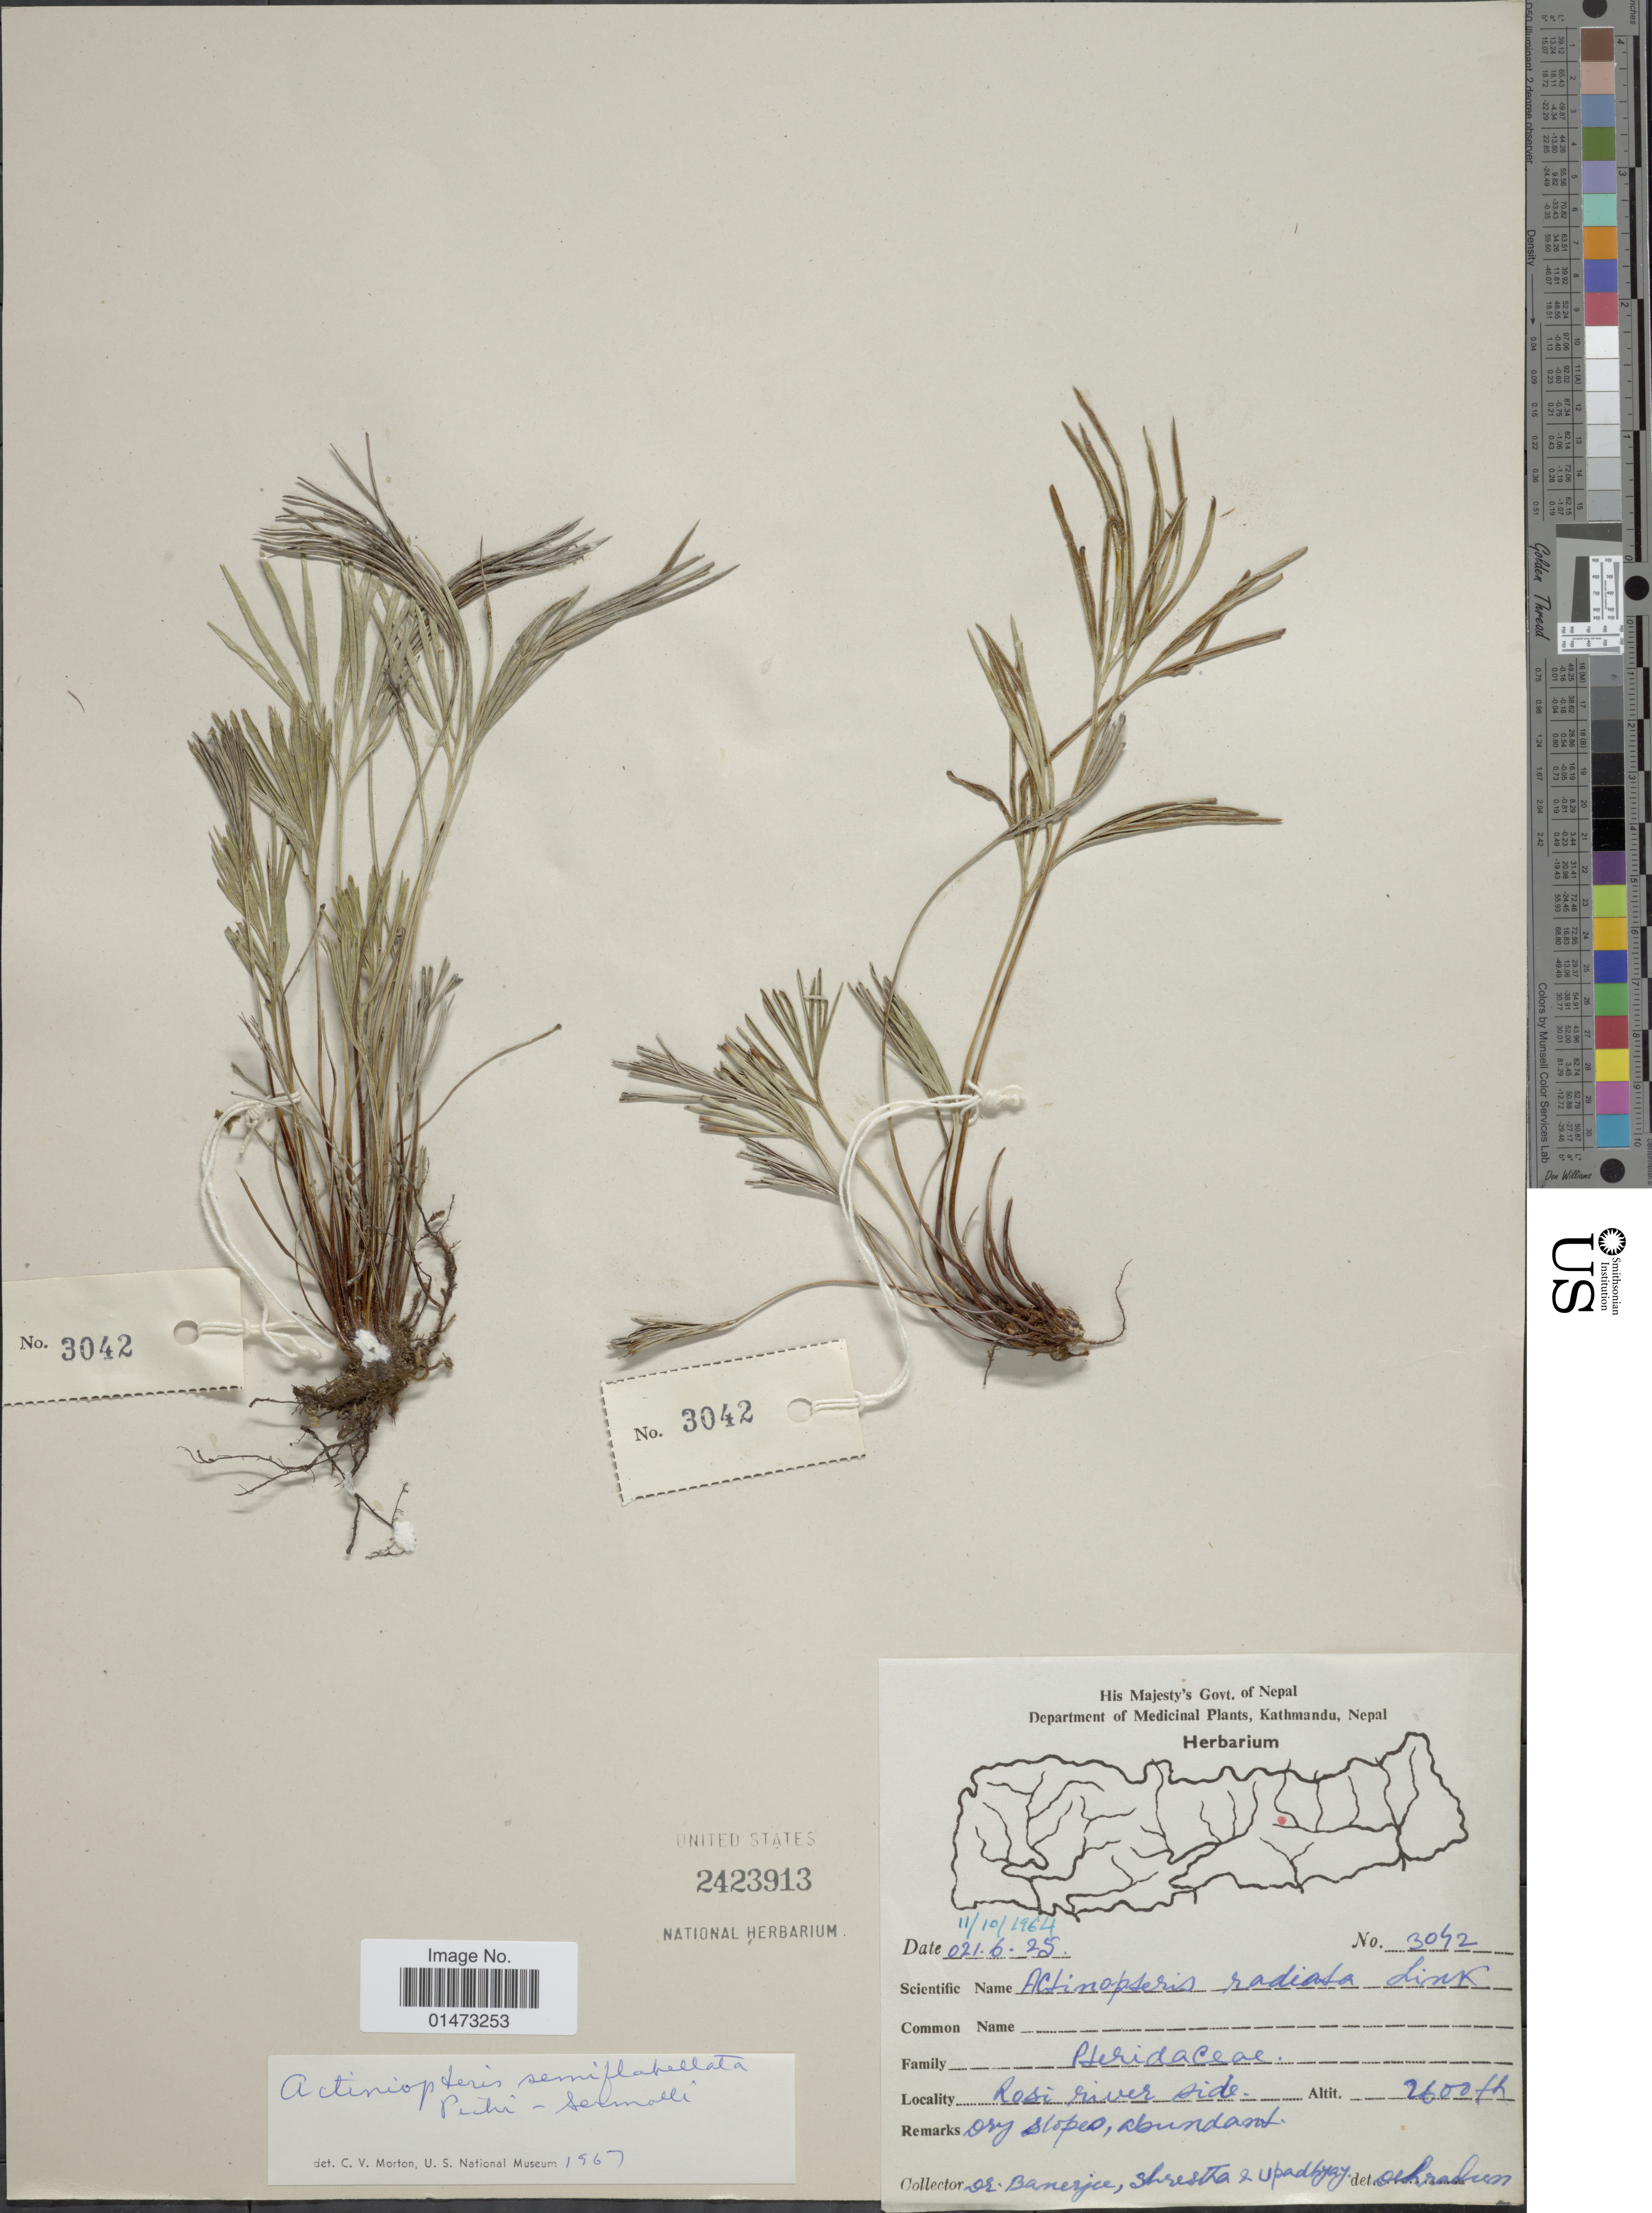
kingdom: Plantae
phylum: Tracheophyta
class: Polypodiopsida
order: Polypodiales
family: Pteridaceae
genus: Actiniopteris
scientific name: Actiniopteris semiflabellata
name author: Pic. Serm.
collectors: S. Banerjee & Upadhyay, --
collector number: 3042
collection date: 1925-06-21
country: Nepal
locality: Rosi river side, dry slopes, abundant.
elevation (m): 792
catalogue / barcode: US 2423913